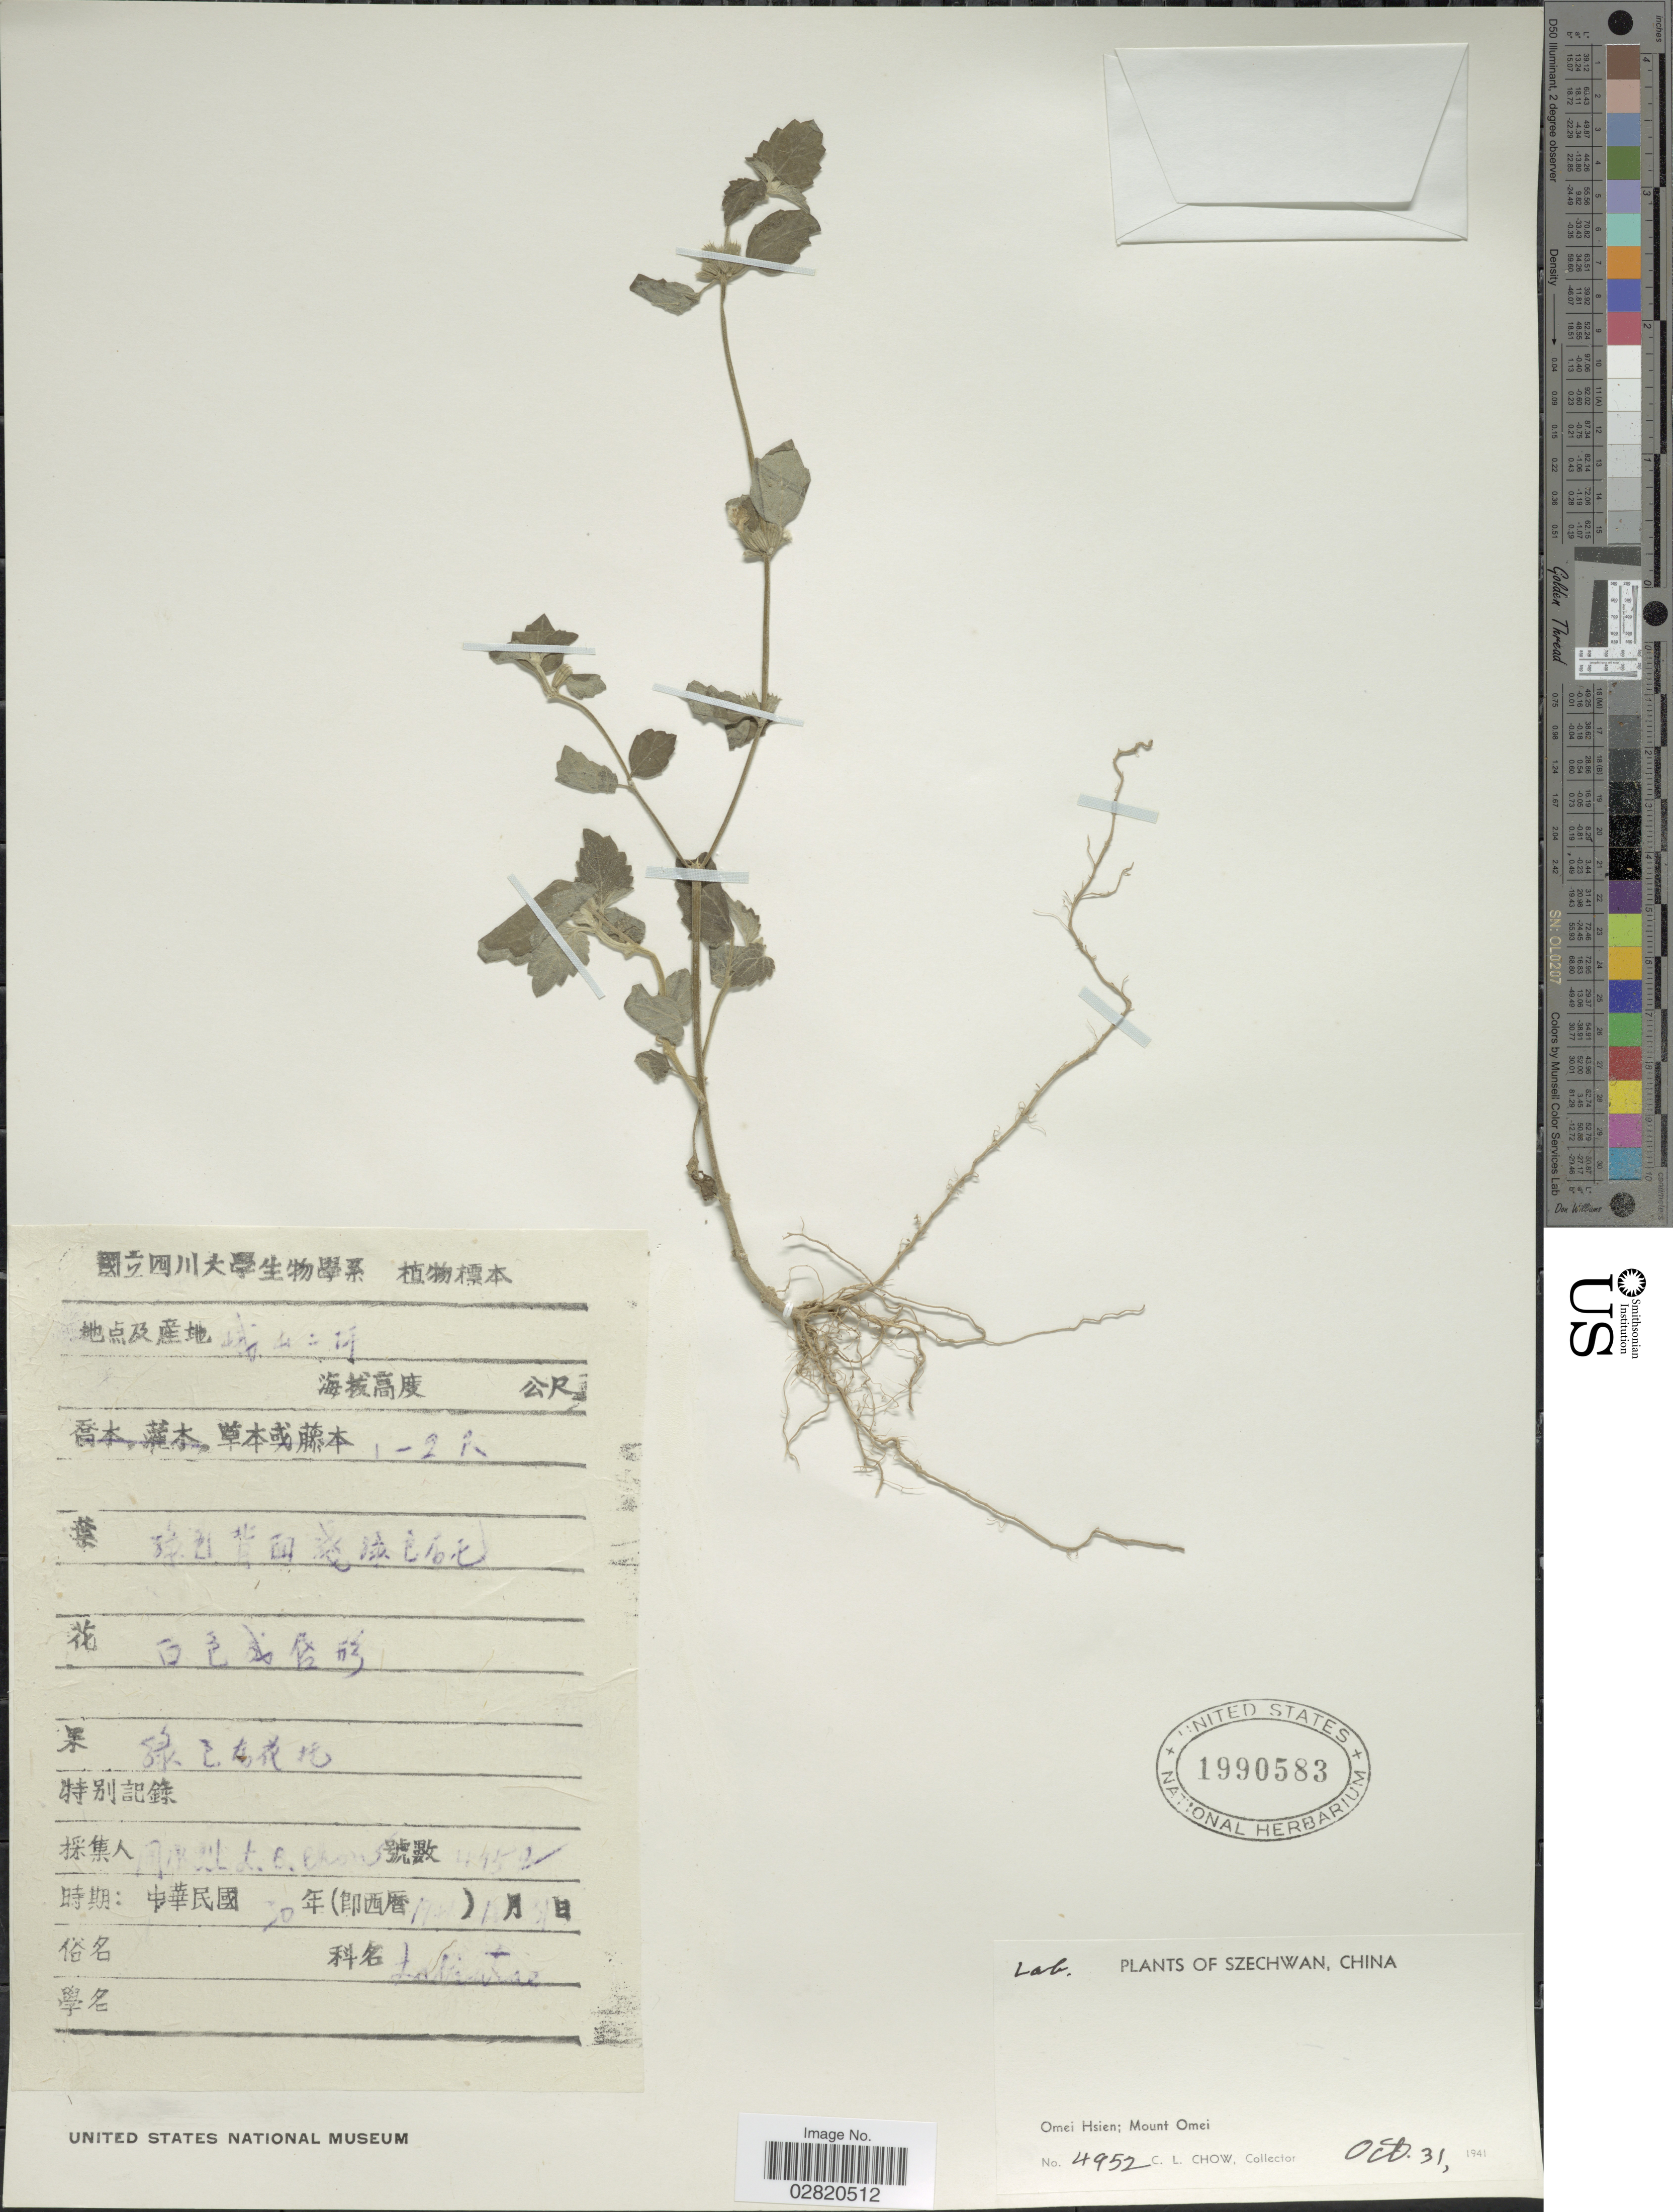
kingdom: Plantae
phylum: Tracheophyta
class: Magnoliopsida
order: Lamiales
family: Lamiaceae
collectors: C. Chow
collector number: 4952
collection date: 1941-10-31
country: China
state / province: Sichuan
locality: Szechwan. Omei Hsien; Mount Omei.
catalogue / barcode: US 1990583